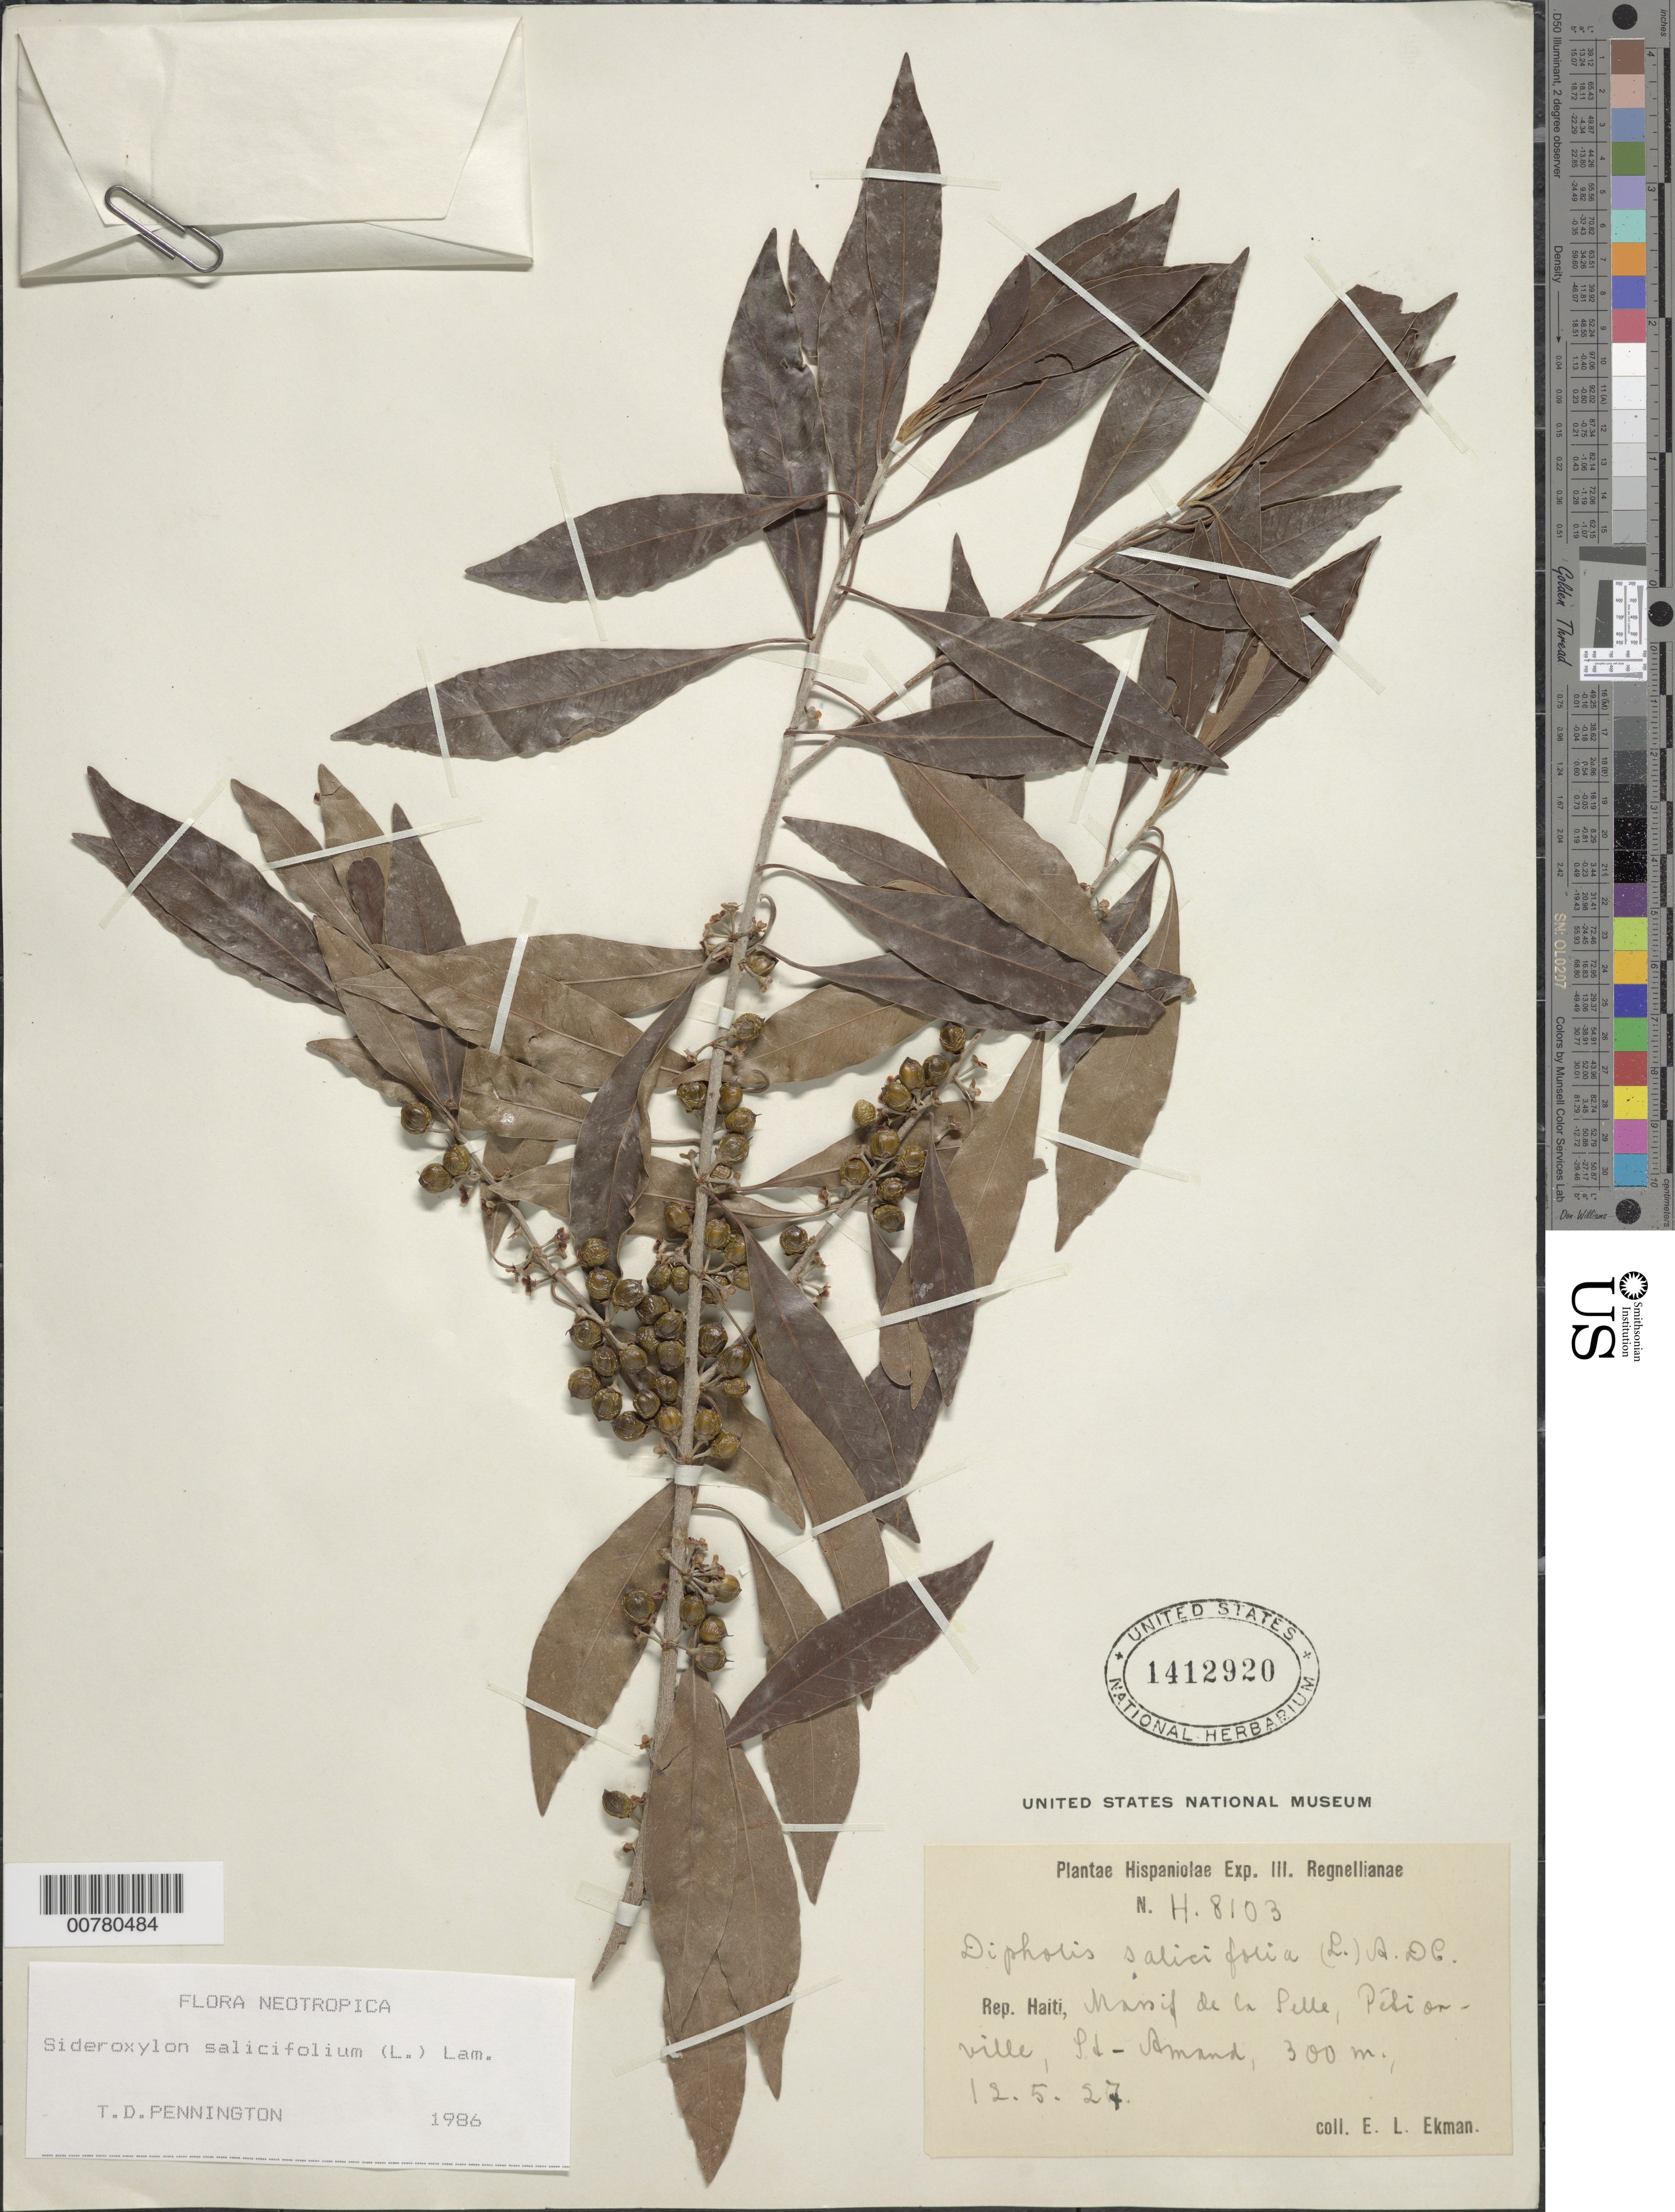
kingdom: Plantae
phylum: Tracheophyta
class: Magnoliopsida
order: Ericales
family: Sapotaceae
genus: Sideroxylon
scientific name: Sideroxylon salicifolium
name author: (L.) Lam.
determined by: Pennington, T. D., (K)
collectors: E. L. Ekman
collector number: H 8103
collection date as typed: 12 May 1927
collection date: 1927-05-12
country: Haiti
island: Hispaniola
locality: Massif de la Selle, Petionville, St. Amand.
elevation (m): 300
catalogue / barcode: US 1412920